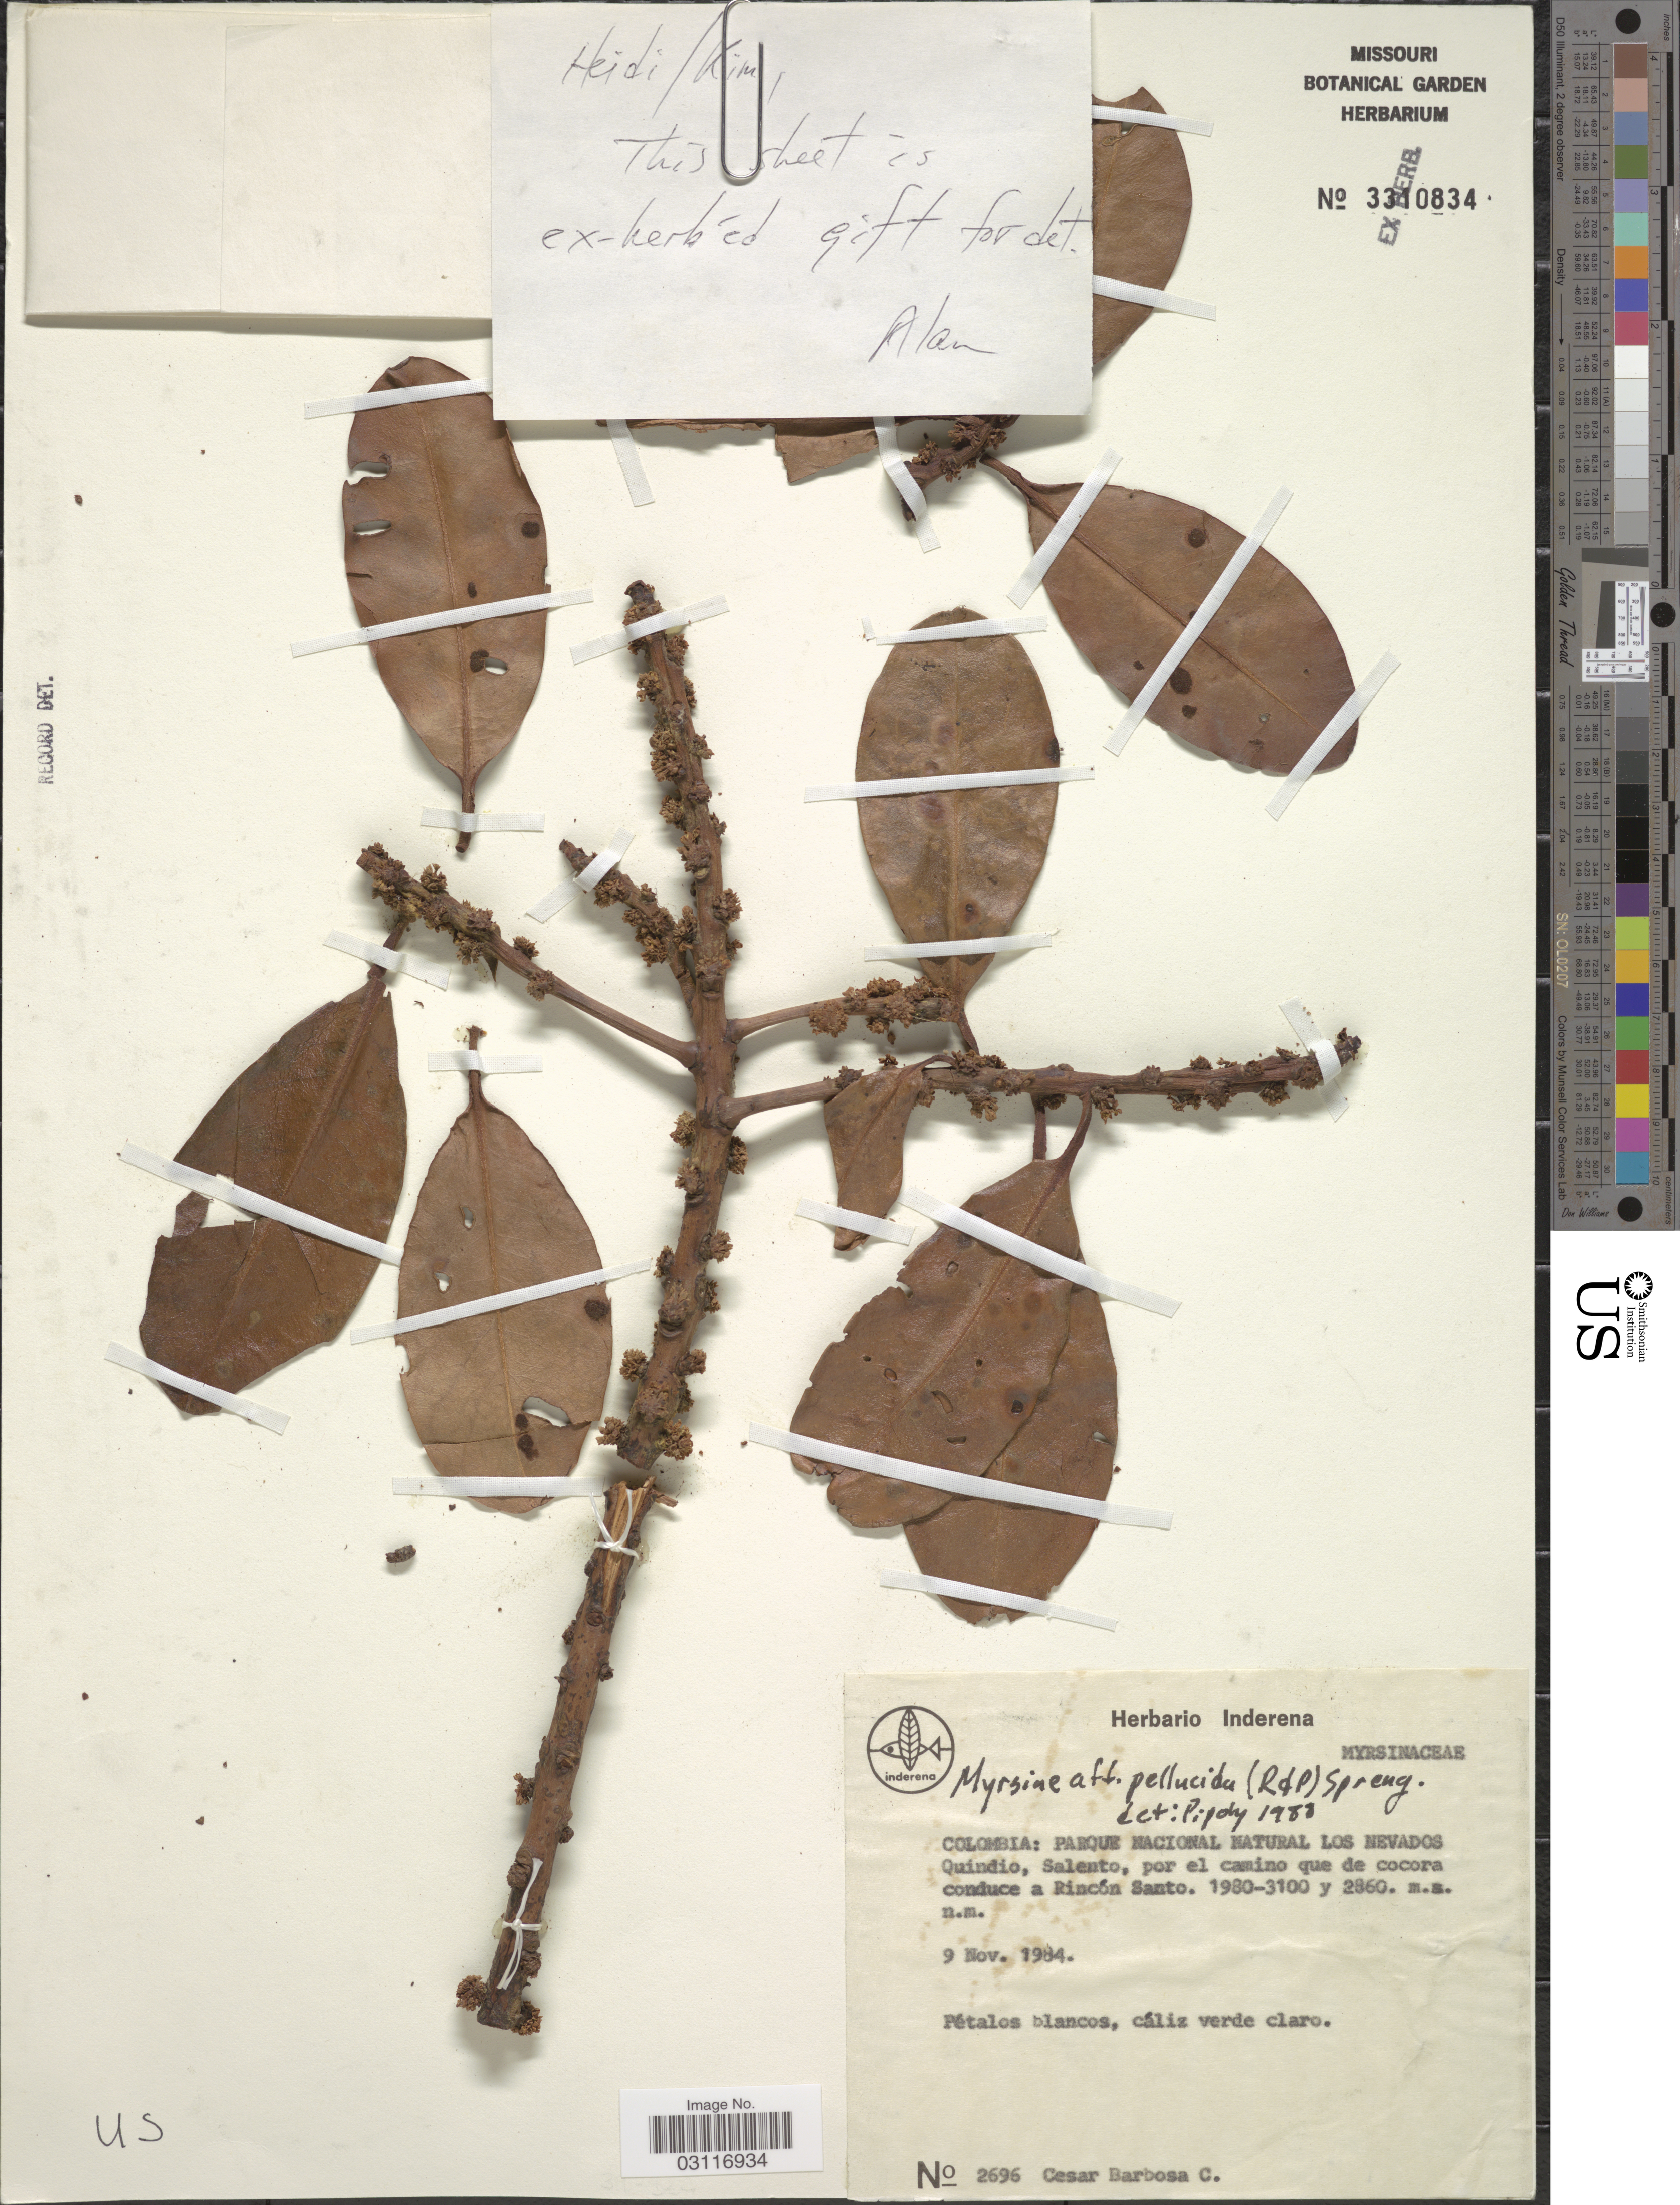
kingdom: Plantae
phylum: Tracheophyta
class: Magnoliopsida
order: Ericales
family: Primulaceae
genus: Myrsine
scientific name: Myrsine pellucida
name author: (Ruiz & Pav.) Spreng.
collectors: C. E. Barbosa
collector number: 2696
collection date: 1984-11-09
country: Colombia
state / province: Quindío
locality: Parque Nacional Natural Los Nevados Quindio, Salento, por el camino que de cocora conduce a Rincón Santo.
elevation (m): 1980